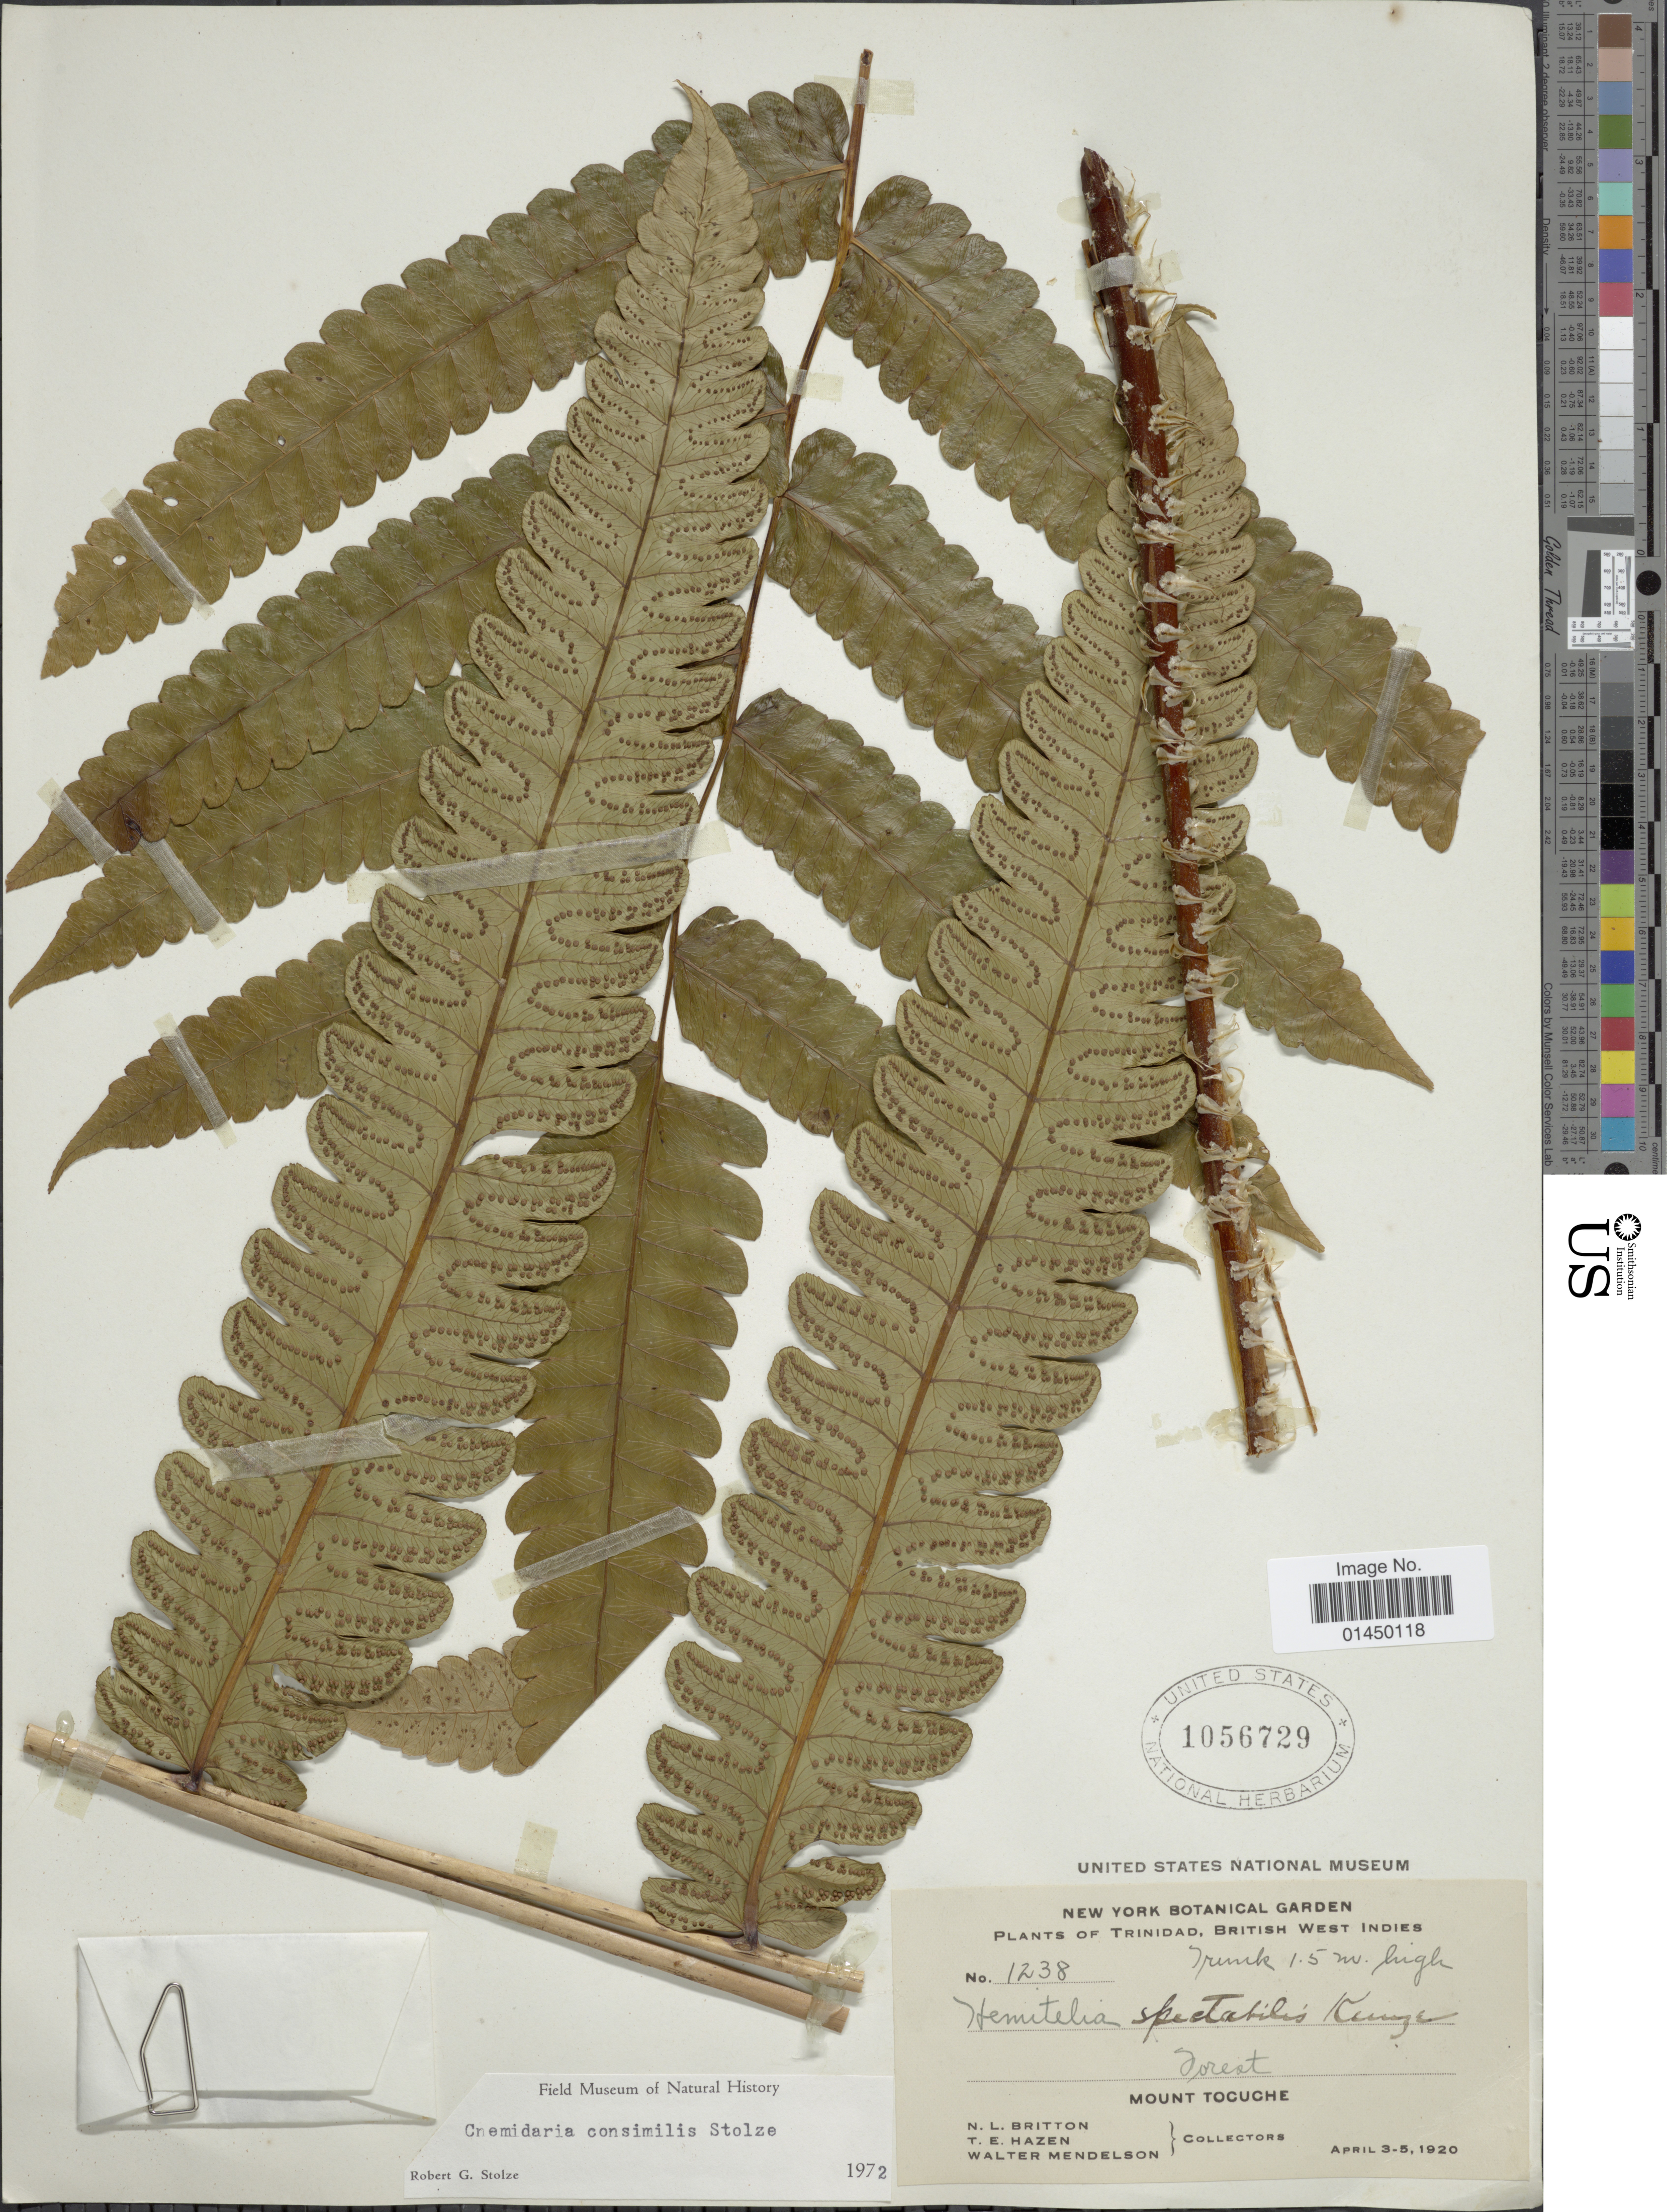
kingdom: Plantae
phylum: Tracheophyta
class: Polypodiopsida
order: Cyatheales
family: Cyatheaceae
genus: Cyathea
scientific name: Cyathea consimilis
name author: (Stolze) Lehnert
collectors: N. Britton, T. E. Hazen & W. Mendelson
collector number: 1238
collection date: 1920-04-03/1920-04-05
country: Trinidad and Tobago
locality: Trinidad, British West Indies, Mount Tocuche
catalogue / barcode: US 1056729